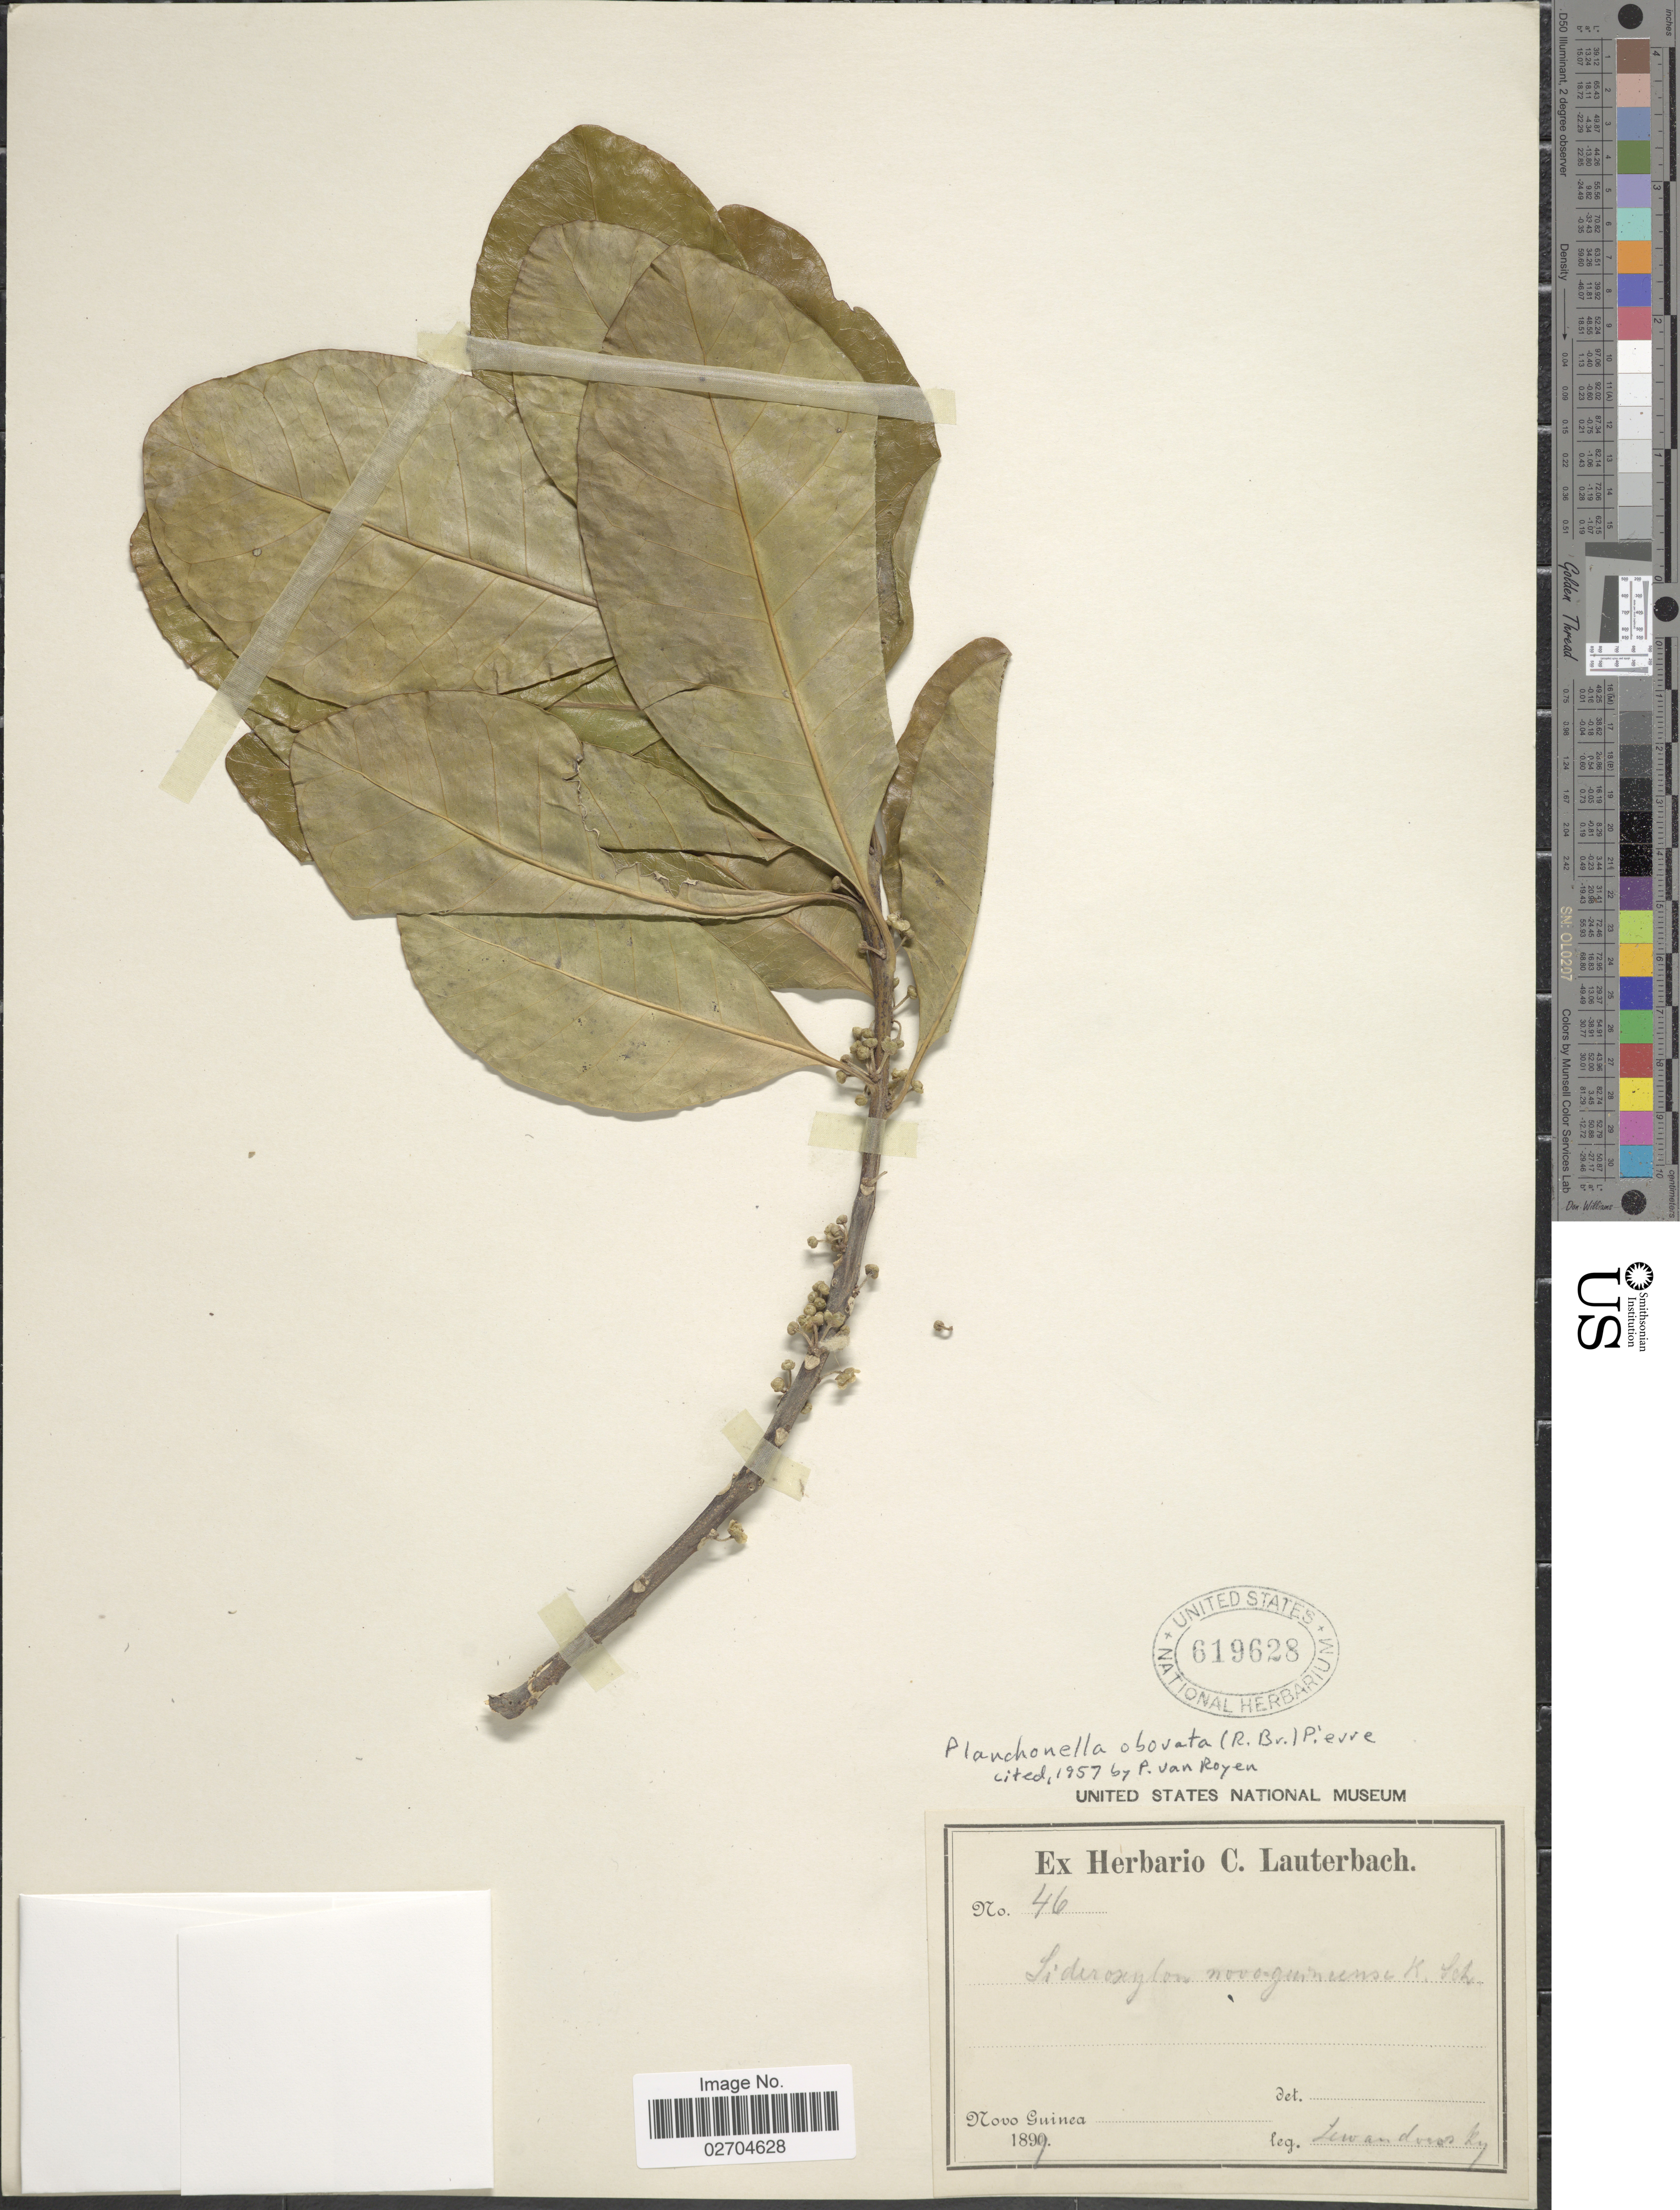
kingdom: Plantae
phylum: Tracheophyta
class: Magnoliopsida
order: Ericales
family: Sapotaceae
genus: Planchonella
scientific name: Planchonella obovata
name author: (R. Br.) Pierre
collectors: -. Lewandowsky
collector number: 46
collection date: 1899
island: New Guinea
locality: Novo Guinea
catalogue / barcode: US 619628